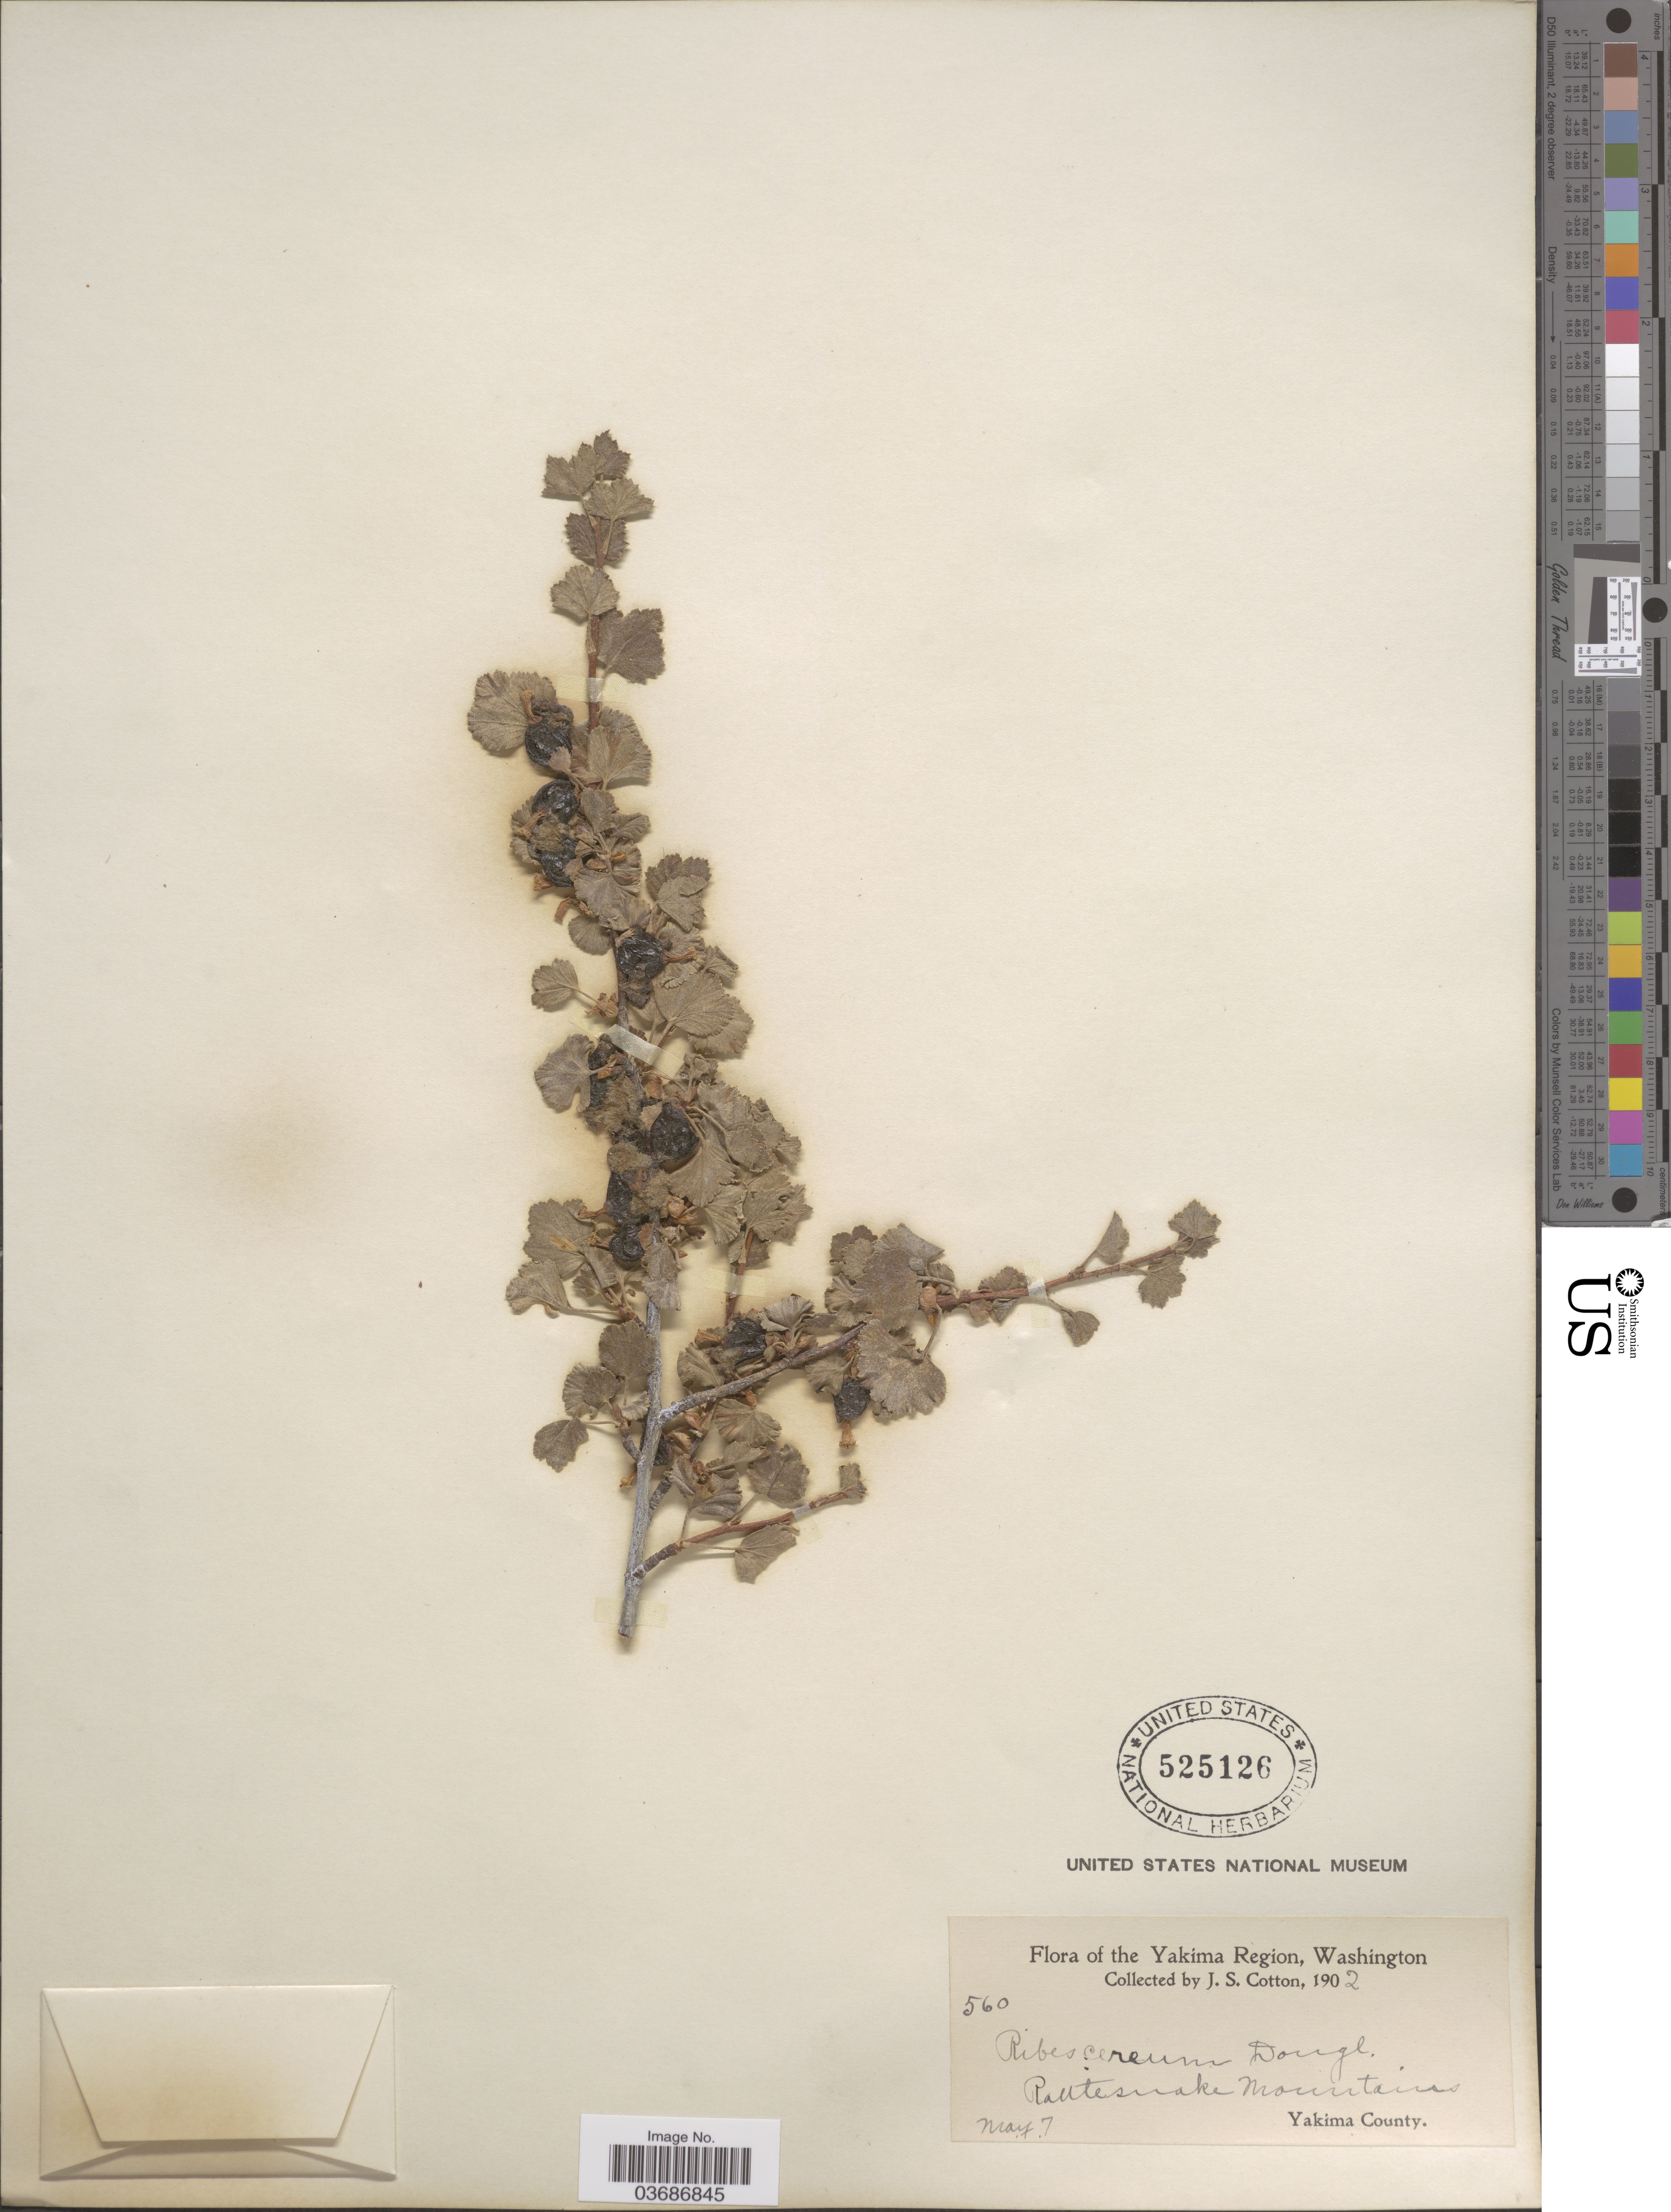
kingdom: Plantae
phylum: Tracheophyta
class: Magnoliopsida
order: Saxifragales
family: Grossulariaceae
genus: Ribes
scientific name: Ribes cereum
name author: Douglas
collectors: J. S. Cotton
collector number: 560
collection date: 1902-05-07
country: United States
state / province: Washington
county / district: Yakima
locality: The Yakima Region. Rattlesnake Mts. Yakima County.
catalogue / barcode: US 525126